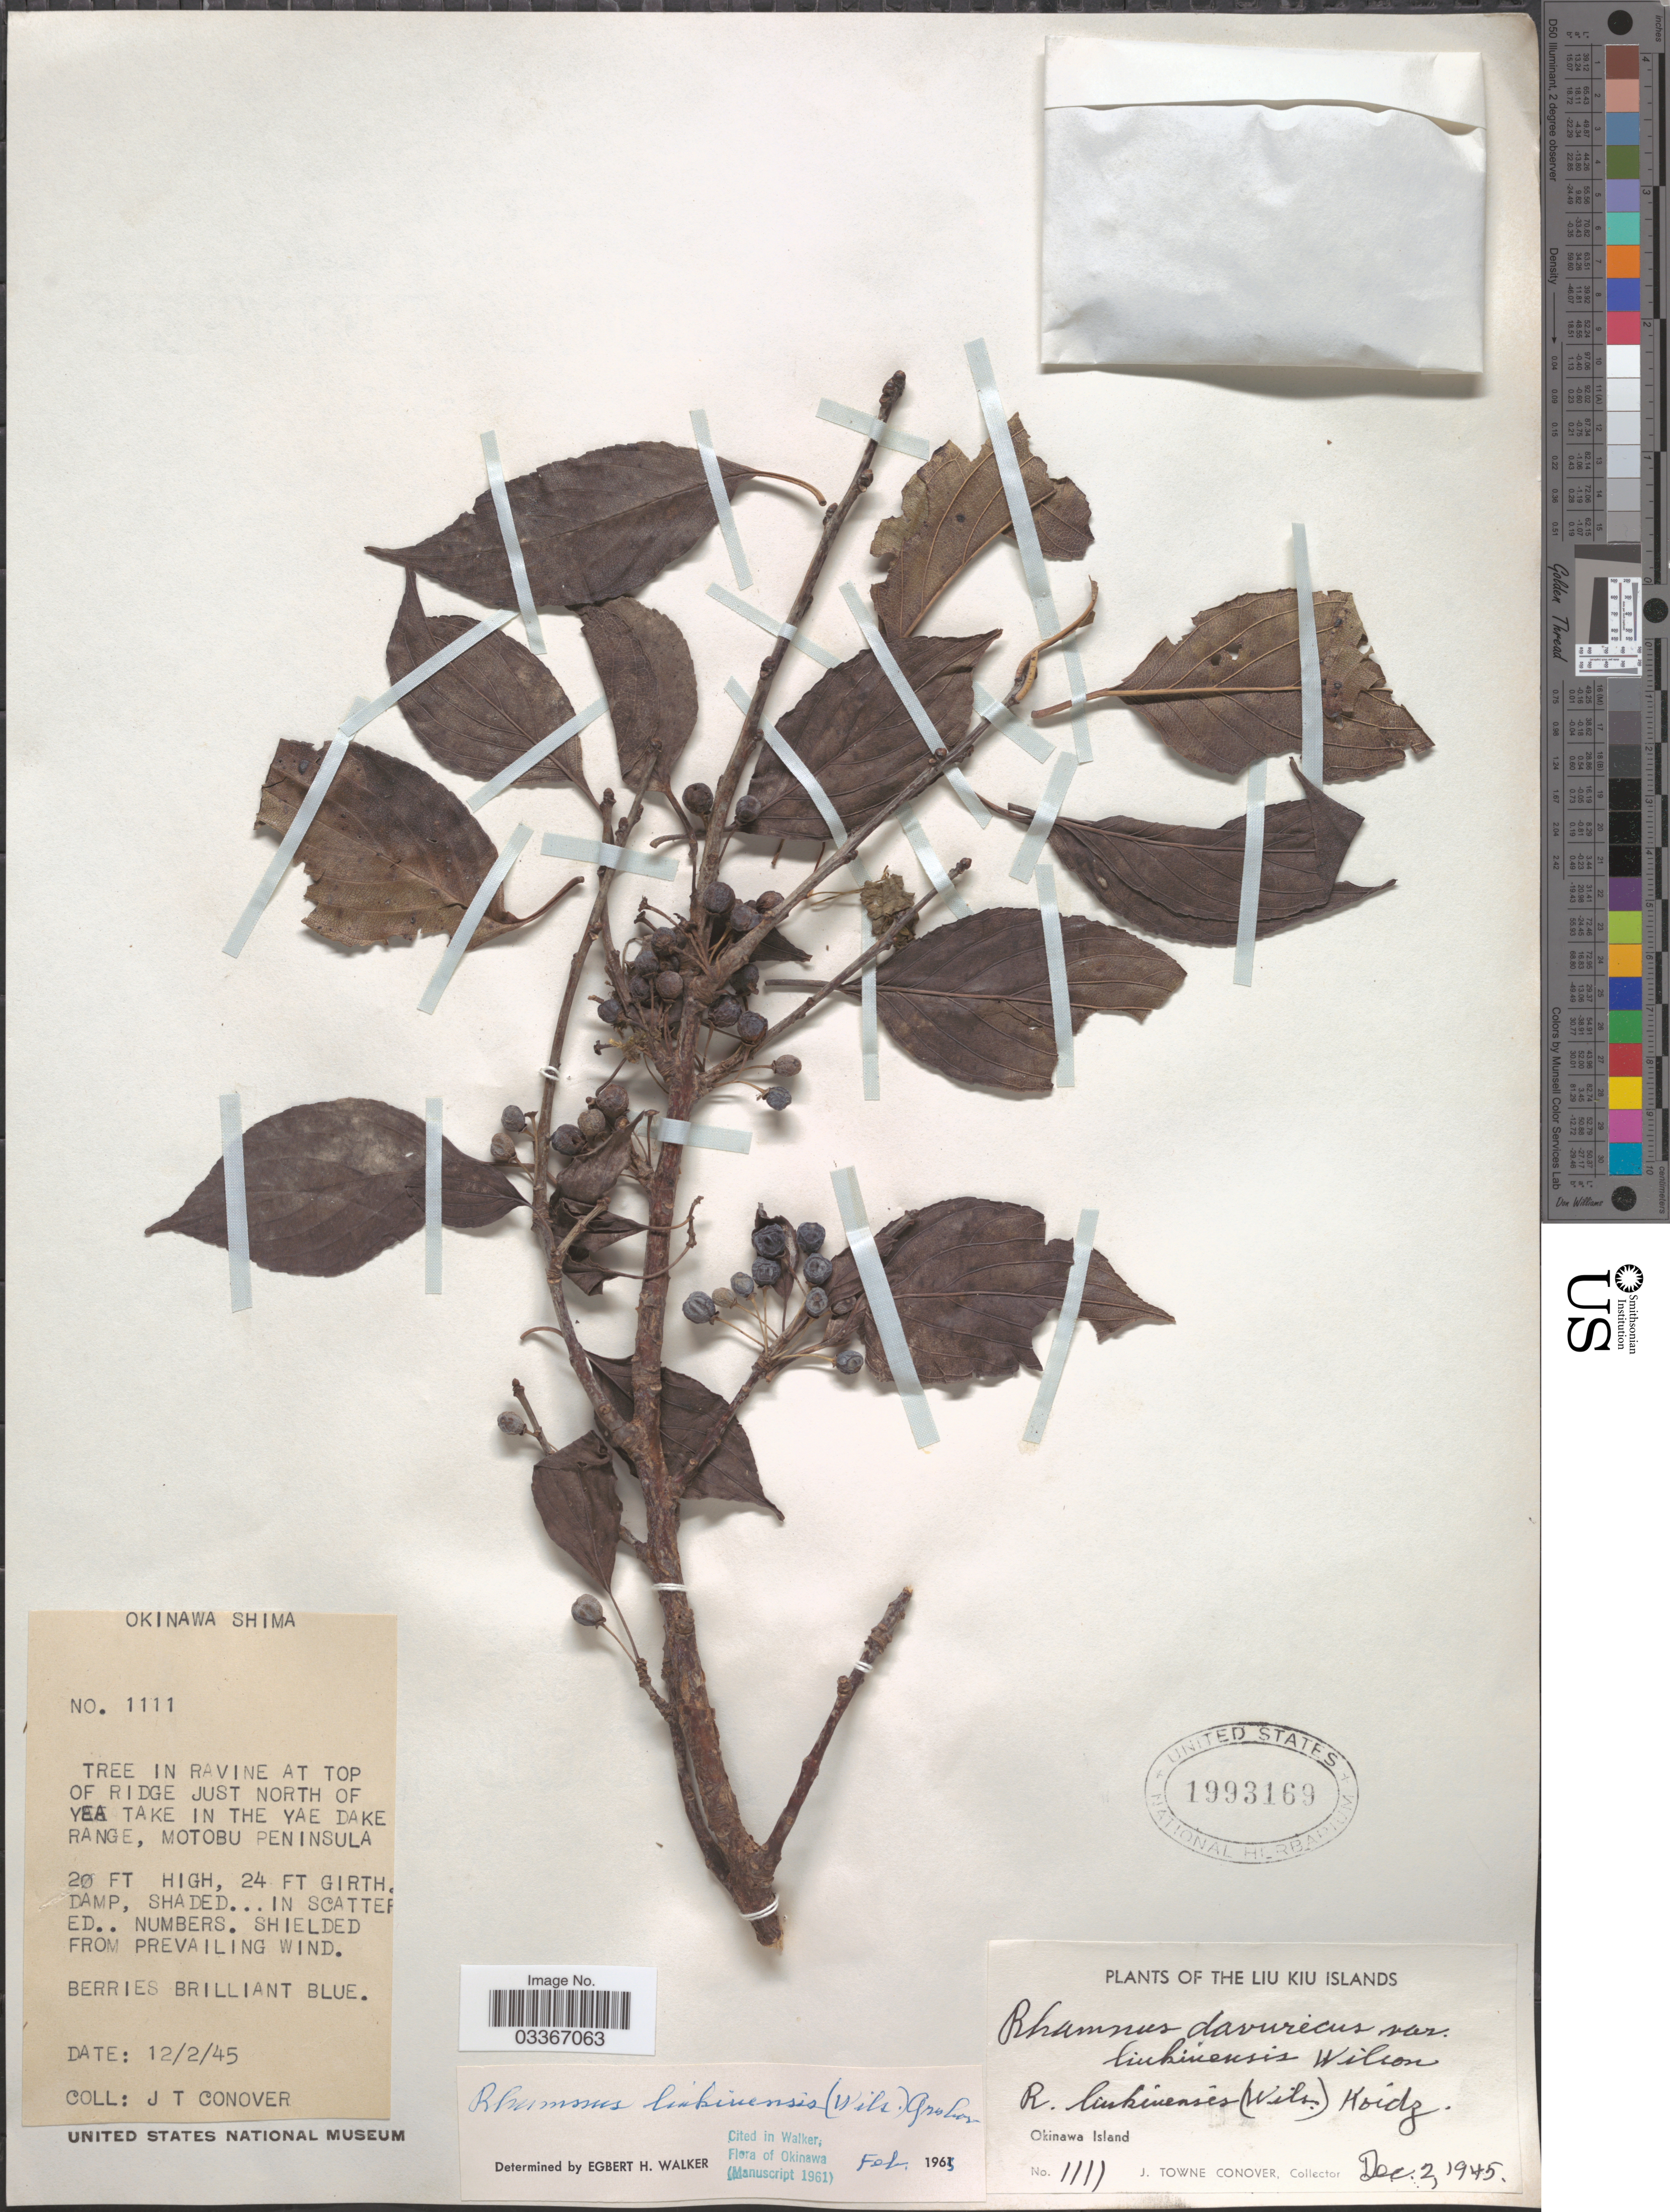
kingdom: Plantae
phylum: Tracheophyta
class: Magnoliopsida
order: Rosales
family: Rhamnaceae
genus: Rhamnus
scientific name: Rhamnus liukiuensis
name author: (E.H. Wilson) Koidz.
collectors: J. T. Conover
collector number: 1111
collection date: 1945-12-02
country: Japan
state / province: Okinawa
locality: Okinawa Shima. In ravine at top of ridge just north of Yae Take in the Yae Dake Range, Motobu Peninsula. The Liu Kiu Islands. Okinawa Island.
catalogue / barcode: US 1993169